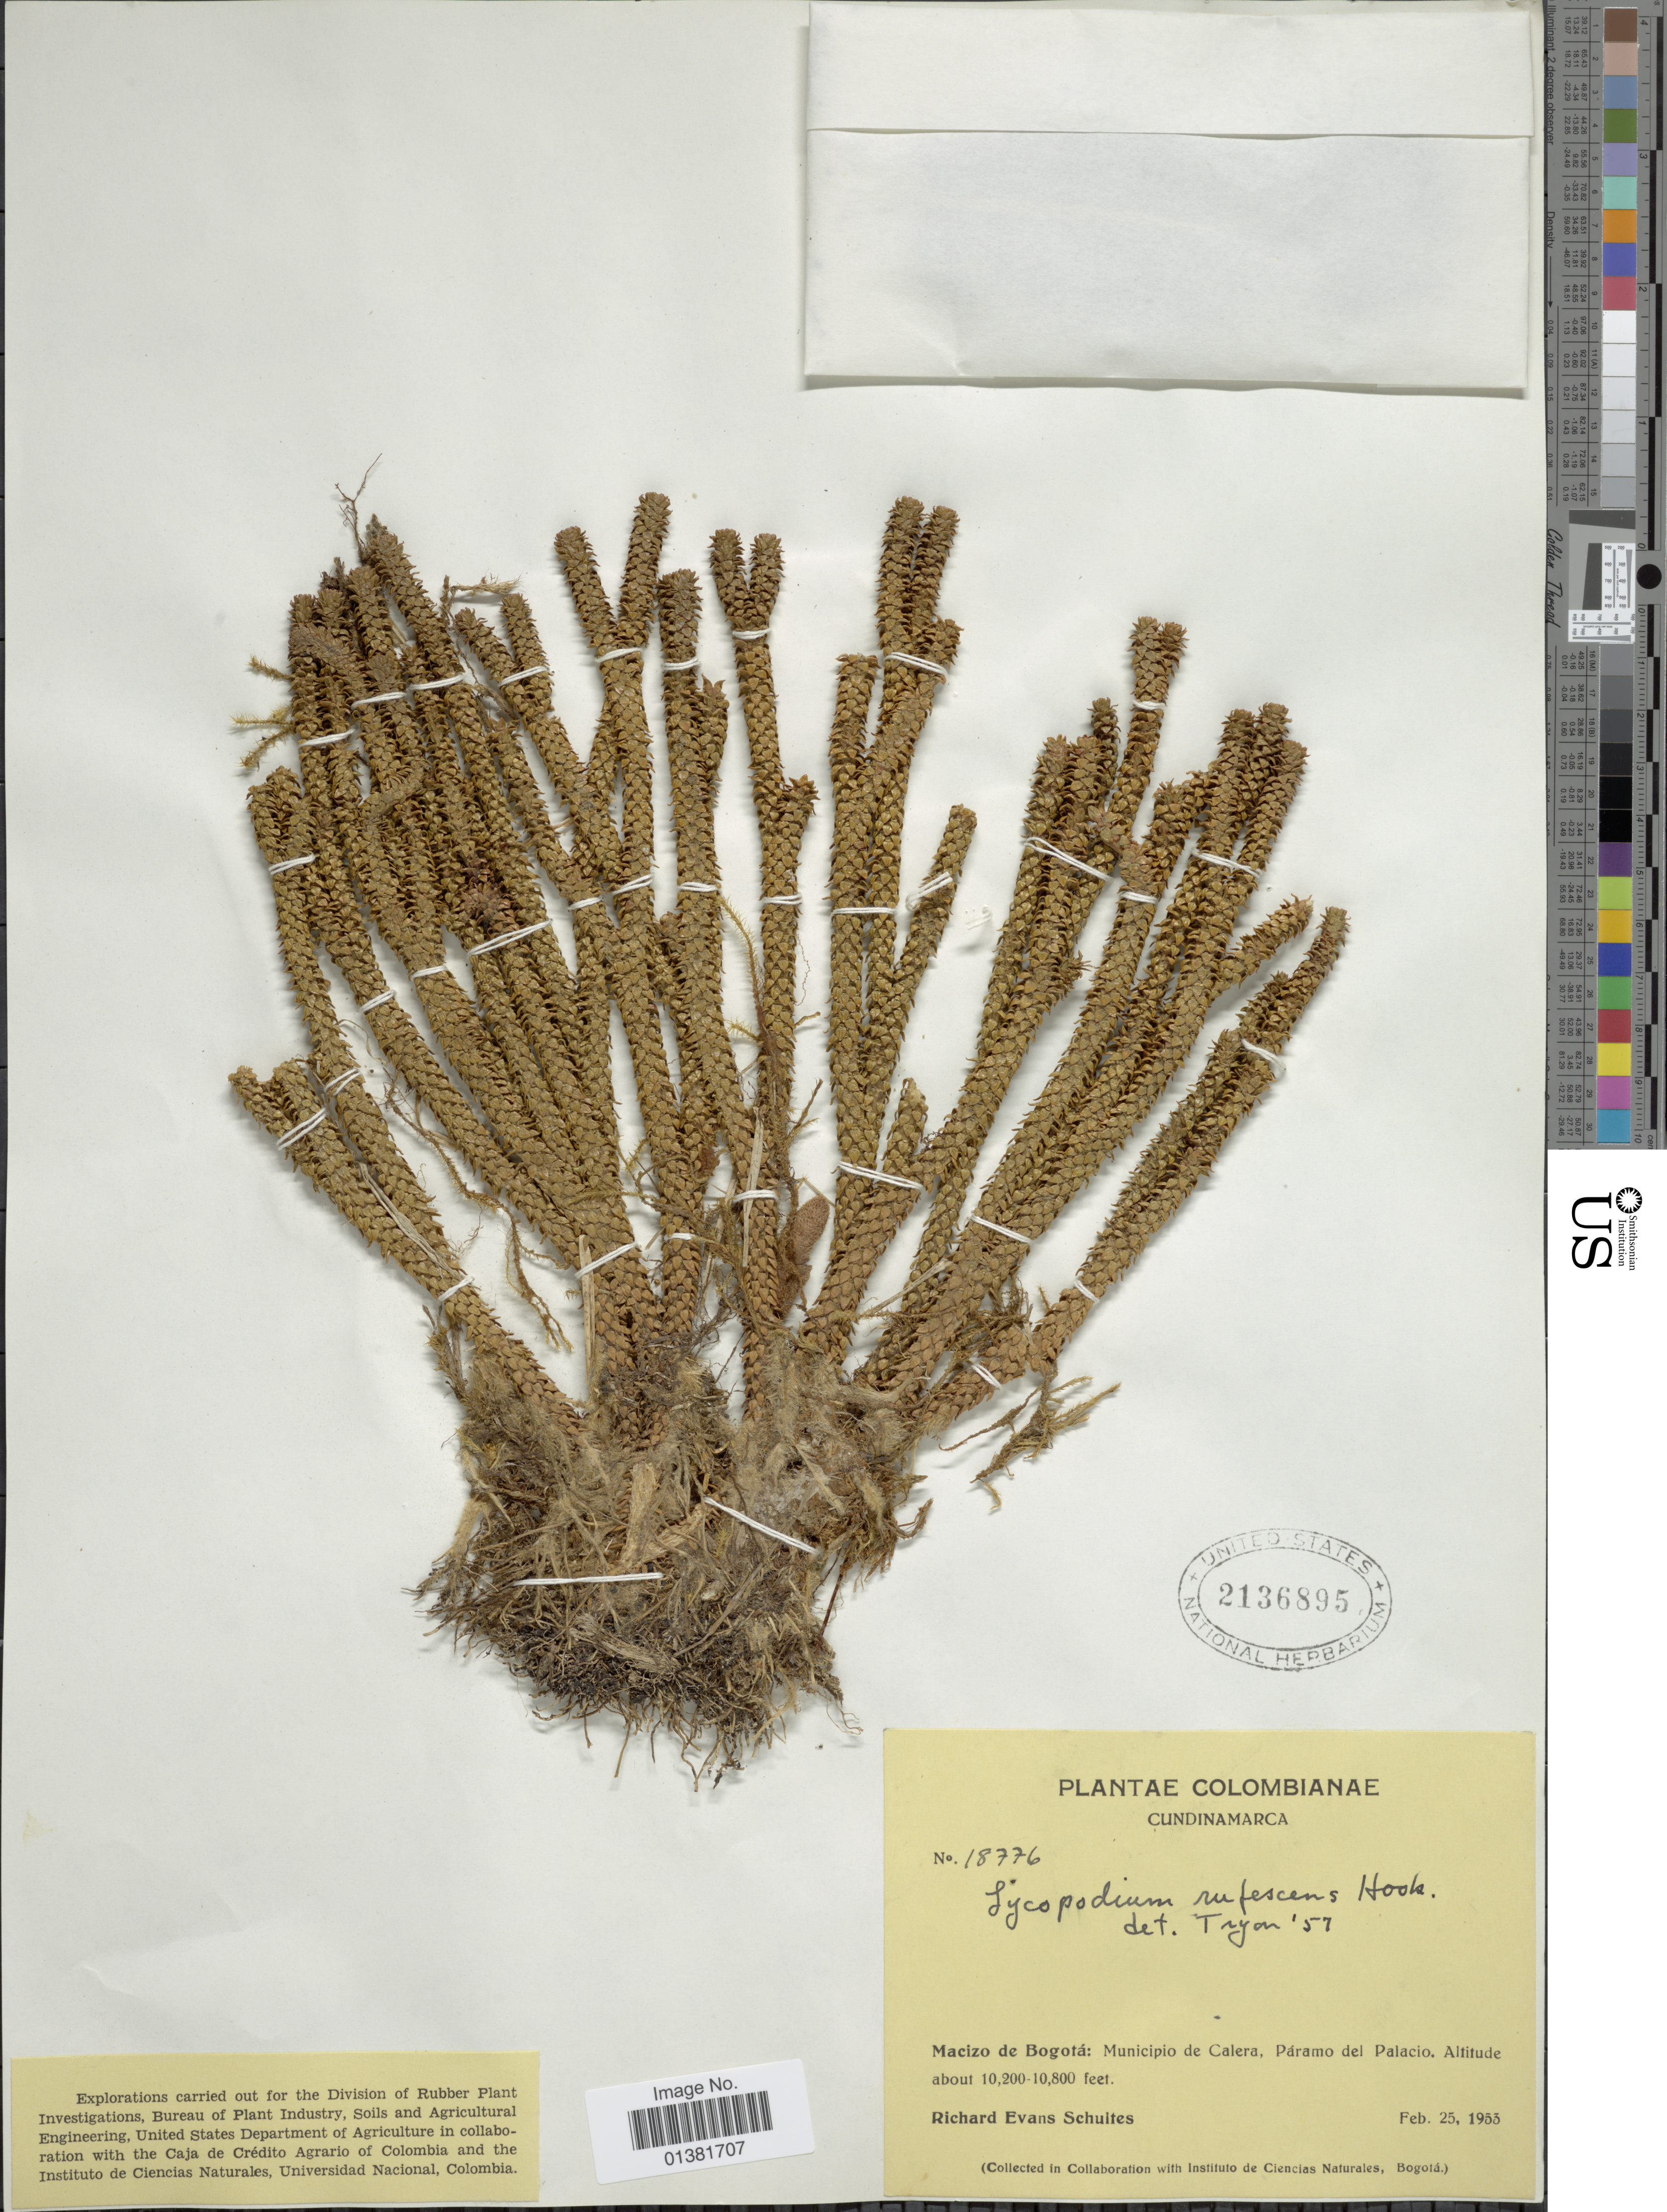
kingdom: Plantae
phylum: Tracheophyta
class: Lycopodiopsida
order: Lycopodiales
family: Lycopodiaceae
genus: Phlegmariurus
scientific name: Phlegmariurus brevifolius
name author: (Grev. & Hook.) B. Øllg.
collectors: R. E. Schultes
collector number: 18776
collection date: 1953-02-25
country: Colombia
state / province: Cundinamarca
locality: Macizo de Bogotá: Municipio de Calera, Páramo del Palacio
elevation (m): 3109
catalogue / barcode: US 2136895